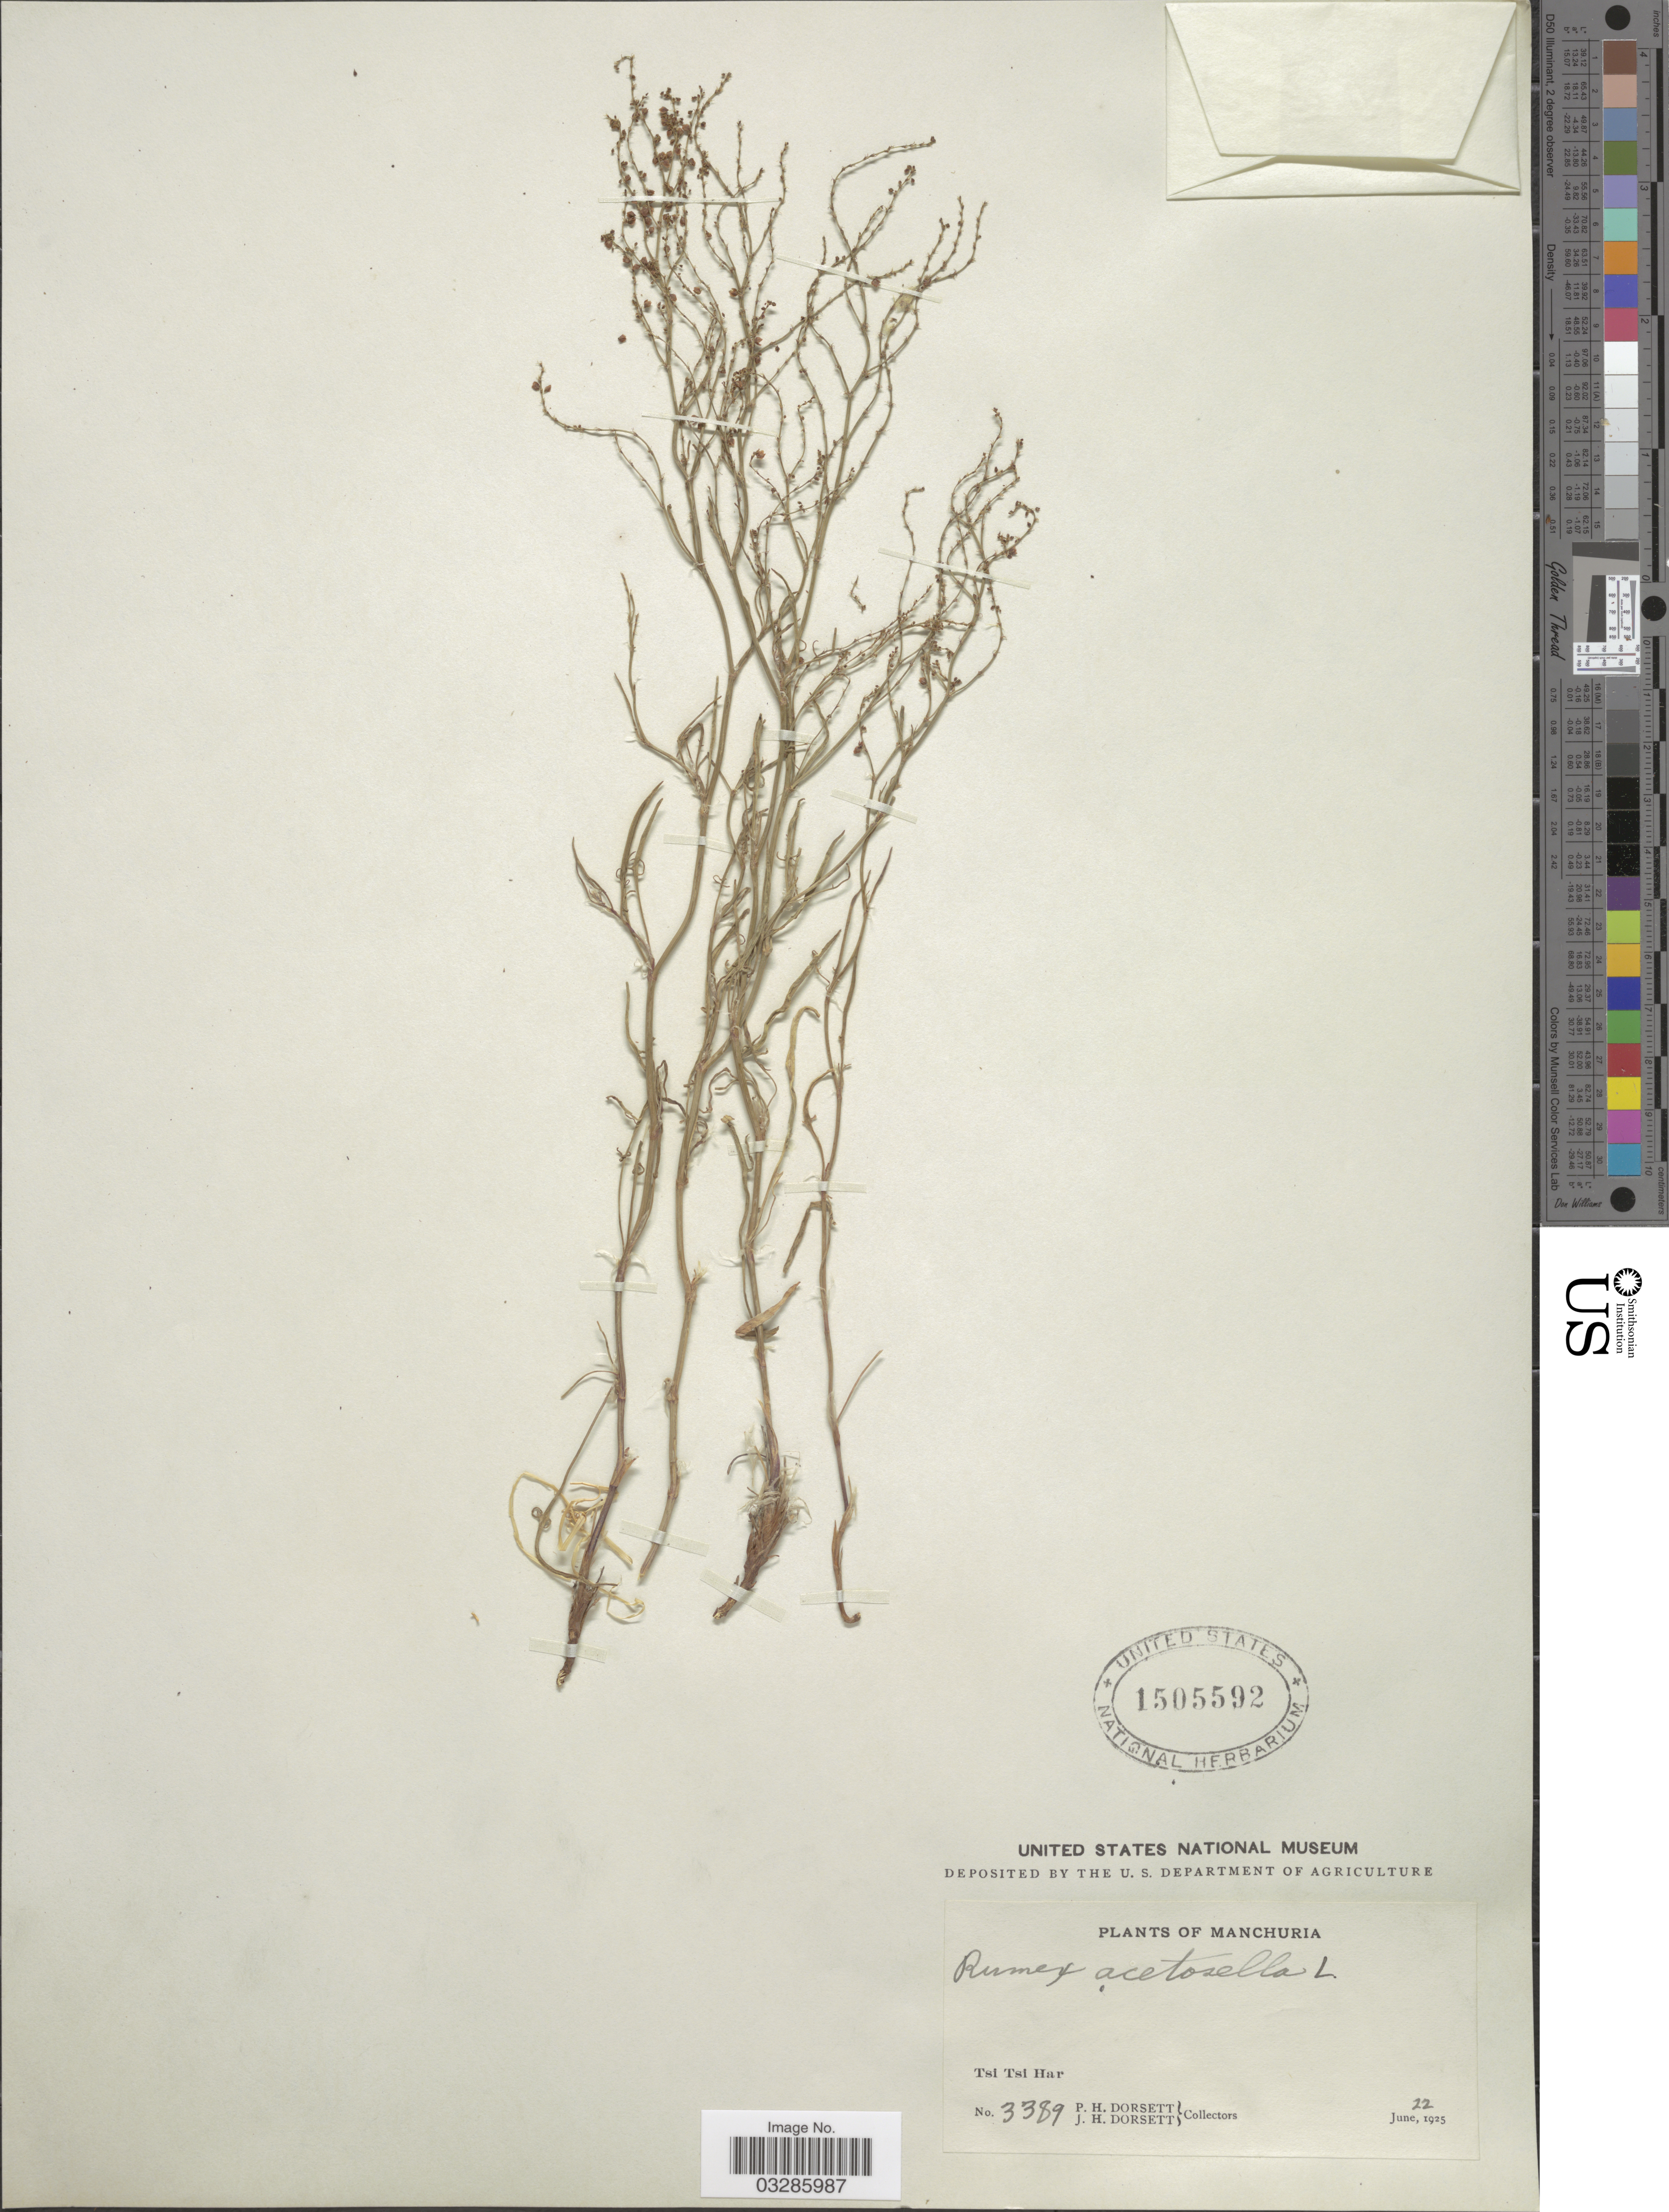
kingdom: Plantae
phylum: Tracheophyta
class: Magnoliopsida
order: Caryophyllales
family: Polygonaceae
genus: Rumex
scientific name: Rumex acetosella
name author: L.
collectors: P. H. Dorsett & J. Dorsett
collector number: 3389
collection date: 1925-06-22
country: China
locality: Manchuria, Tsi Tsi Har.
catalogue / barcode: US 1505592